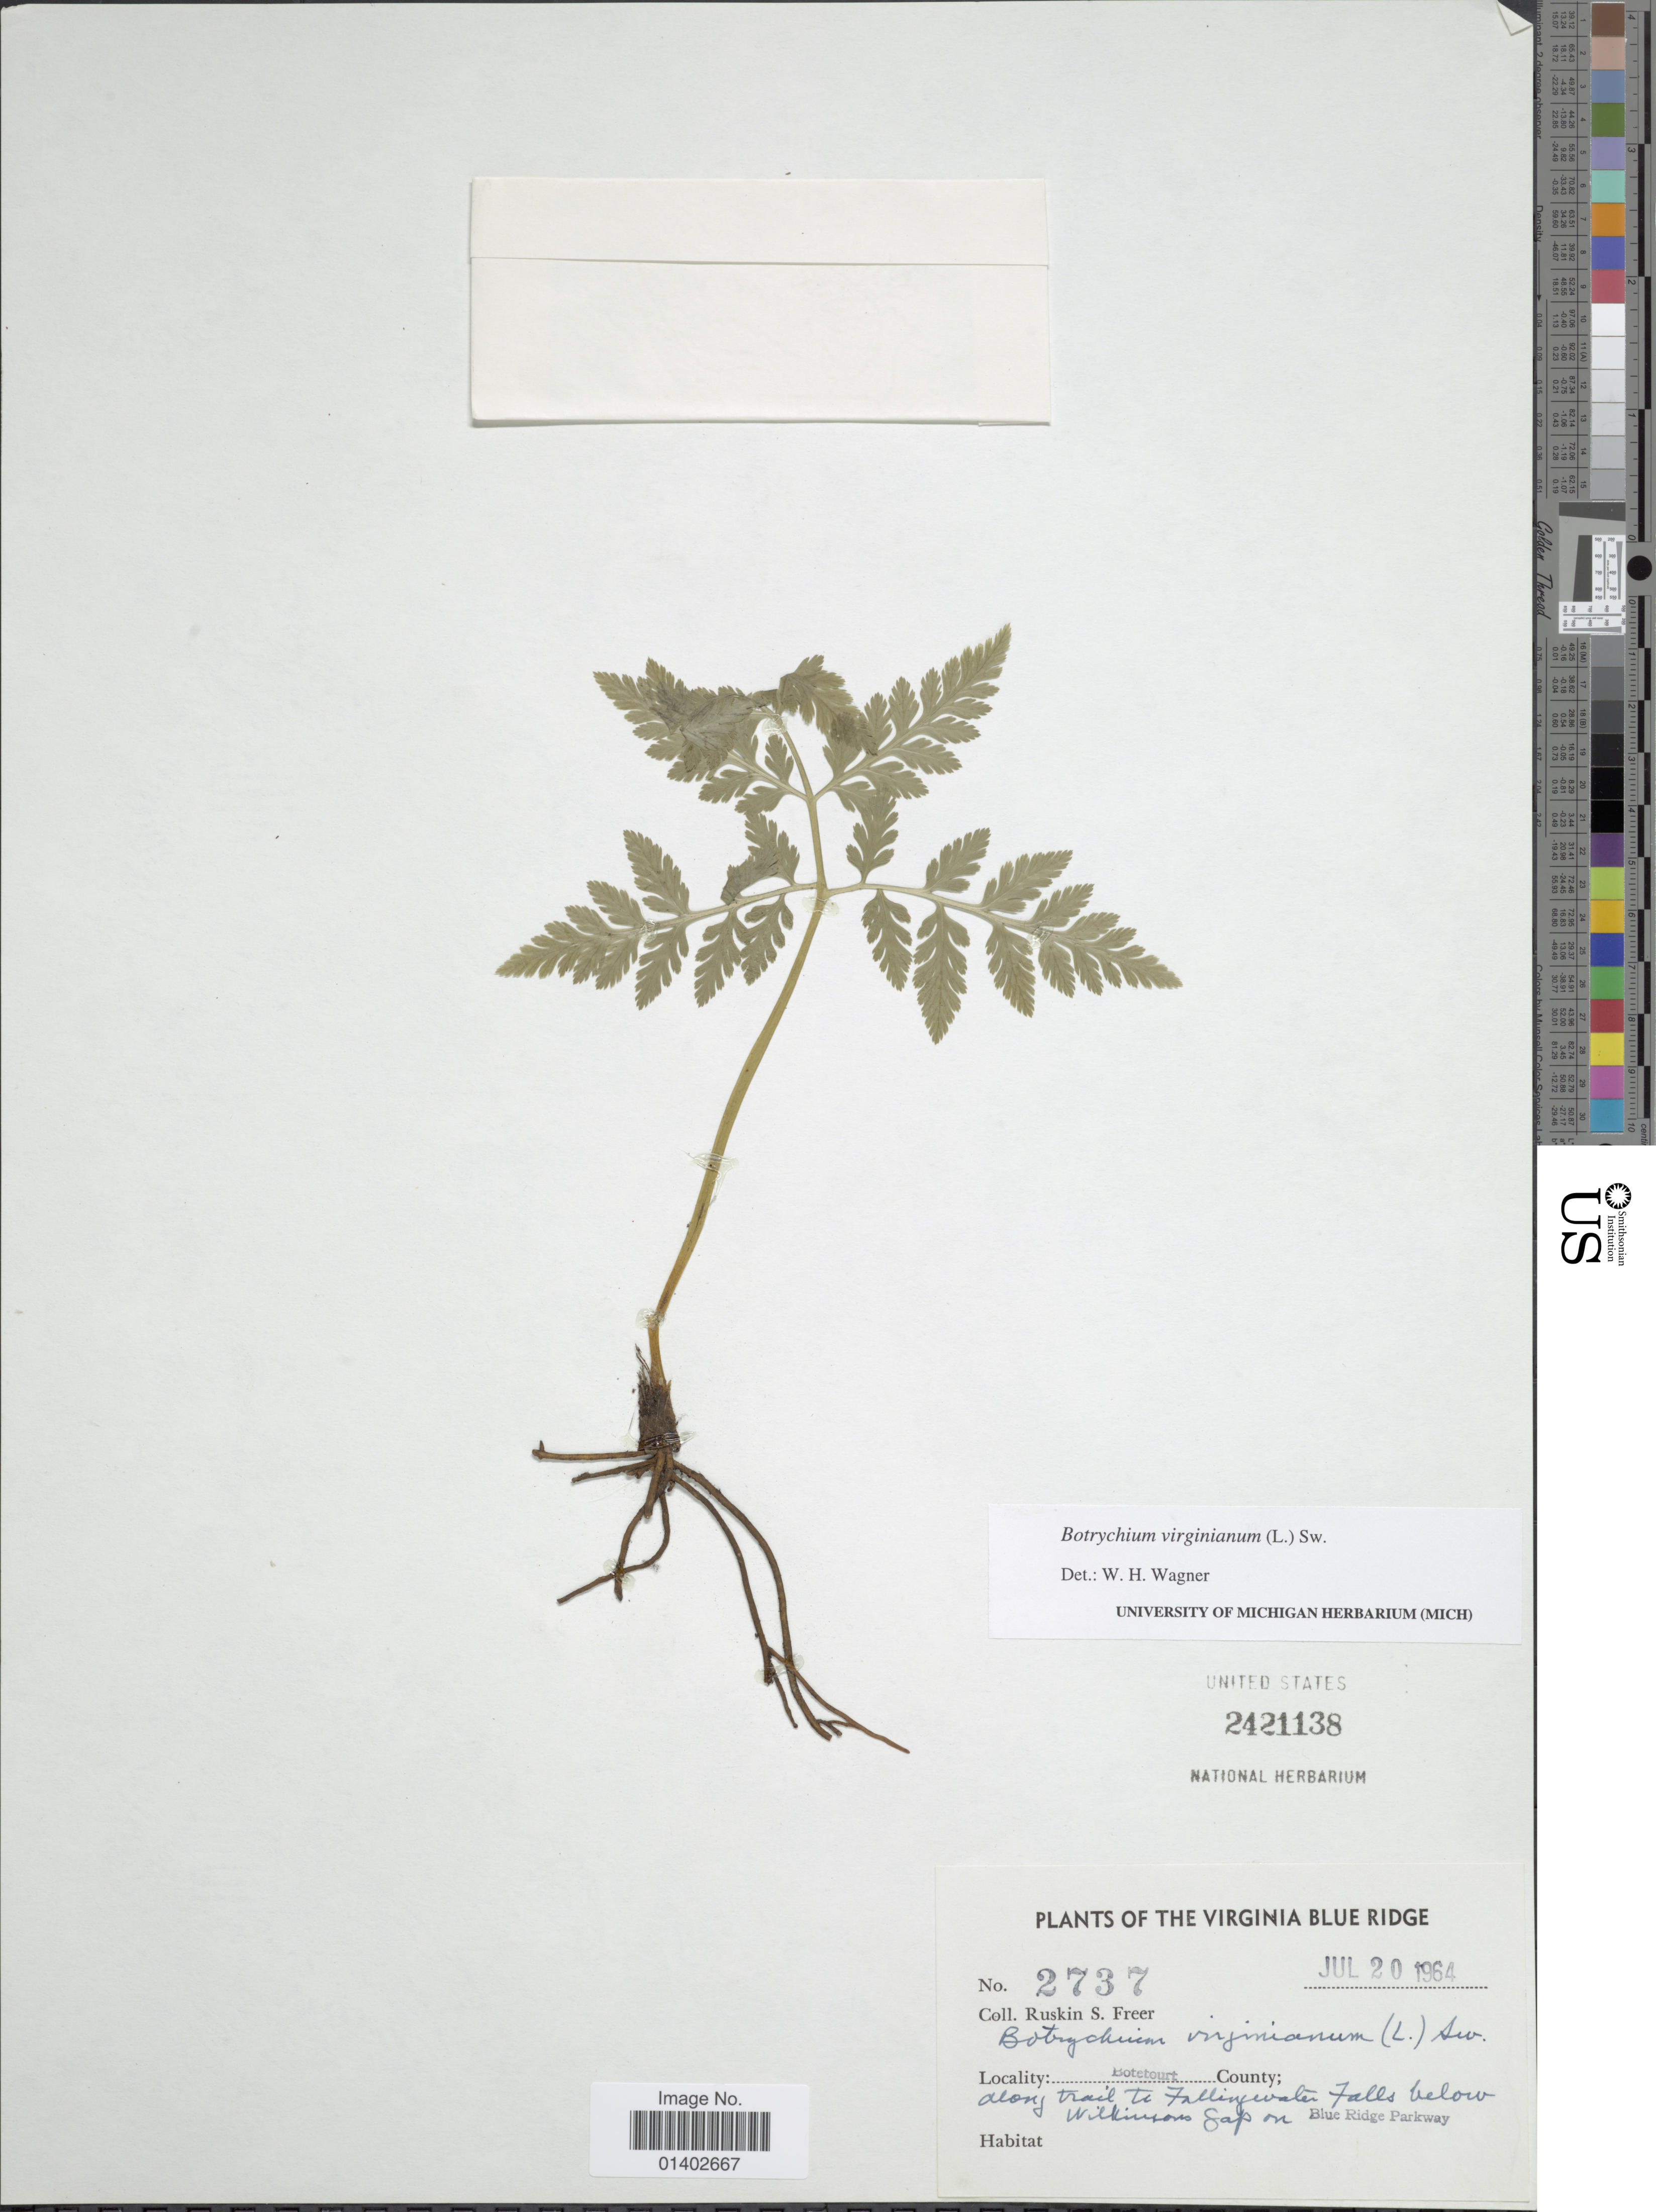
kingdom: Plantae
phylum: Tracheophyta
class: Polypodiopsida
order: Ophioglossales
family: Ophioglossaceae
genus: Botrychium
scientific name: Botrychium virginianum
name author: (L.) Sw.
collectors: R. Freer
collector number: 2737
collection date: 1964-07-20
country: United States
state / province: Virginia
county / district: Botetourt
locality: The Virginia Blue Ridge, Botetourt County; along trail to Fallingwater falls below Wilkinsons Gap on Blue Ridge Parkway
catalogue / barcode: US 2421138